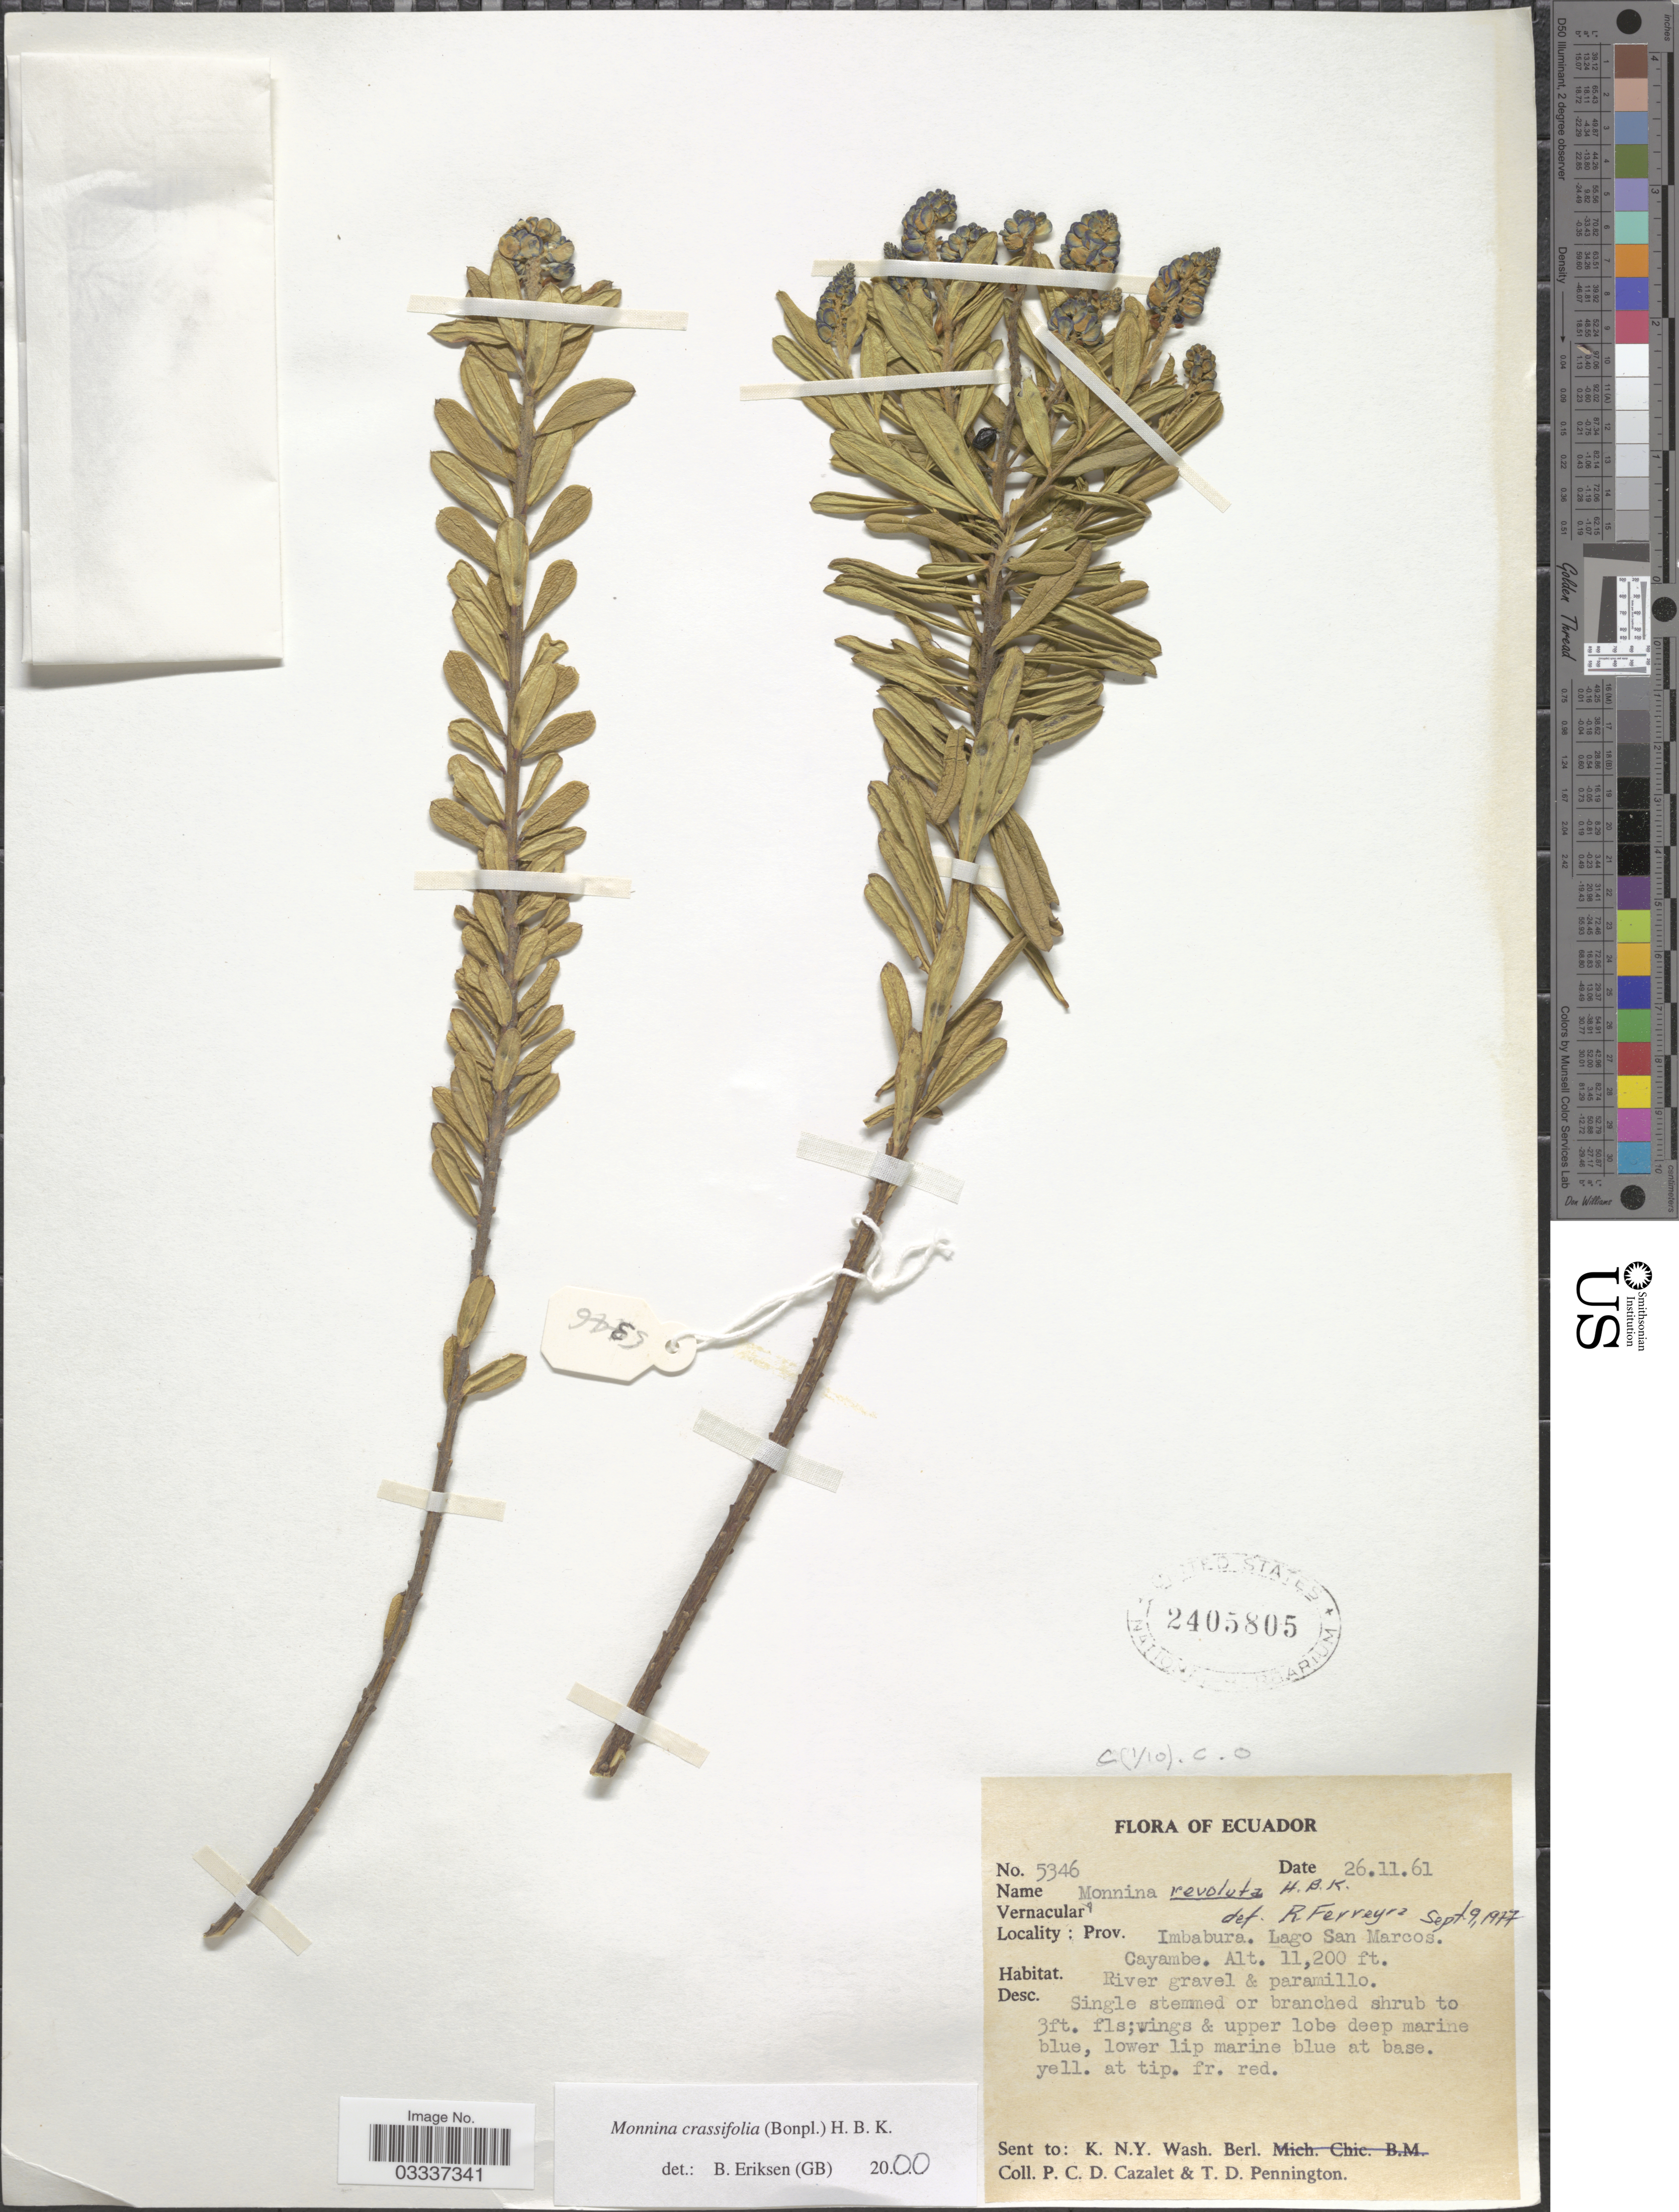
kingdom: Plantae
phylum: Tracheophyta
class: Magnoliopsida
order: Fabales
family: Polygalaceae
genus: Monnina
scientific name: Monnina crassifolia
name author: (Bonpl.) Kunth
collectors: P. C. D. Cazalet & T. D. Pennington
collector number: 5346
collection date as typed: Transcribed d/m/y: 26/11/61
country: Ecuador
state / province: Imbabura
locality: Lago San Marcos, Cayambe.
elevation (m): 3414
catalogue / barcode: US 2405805